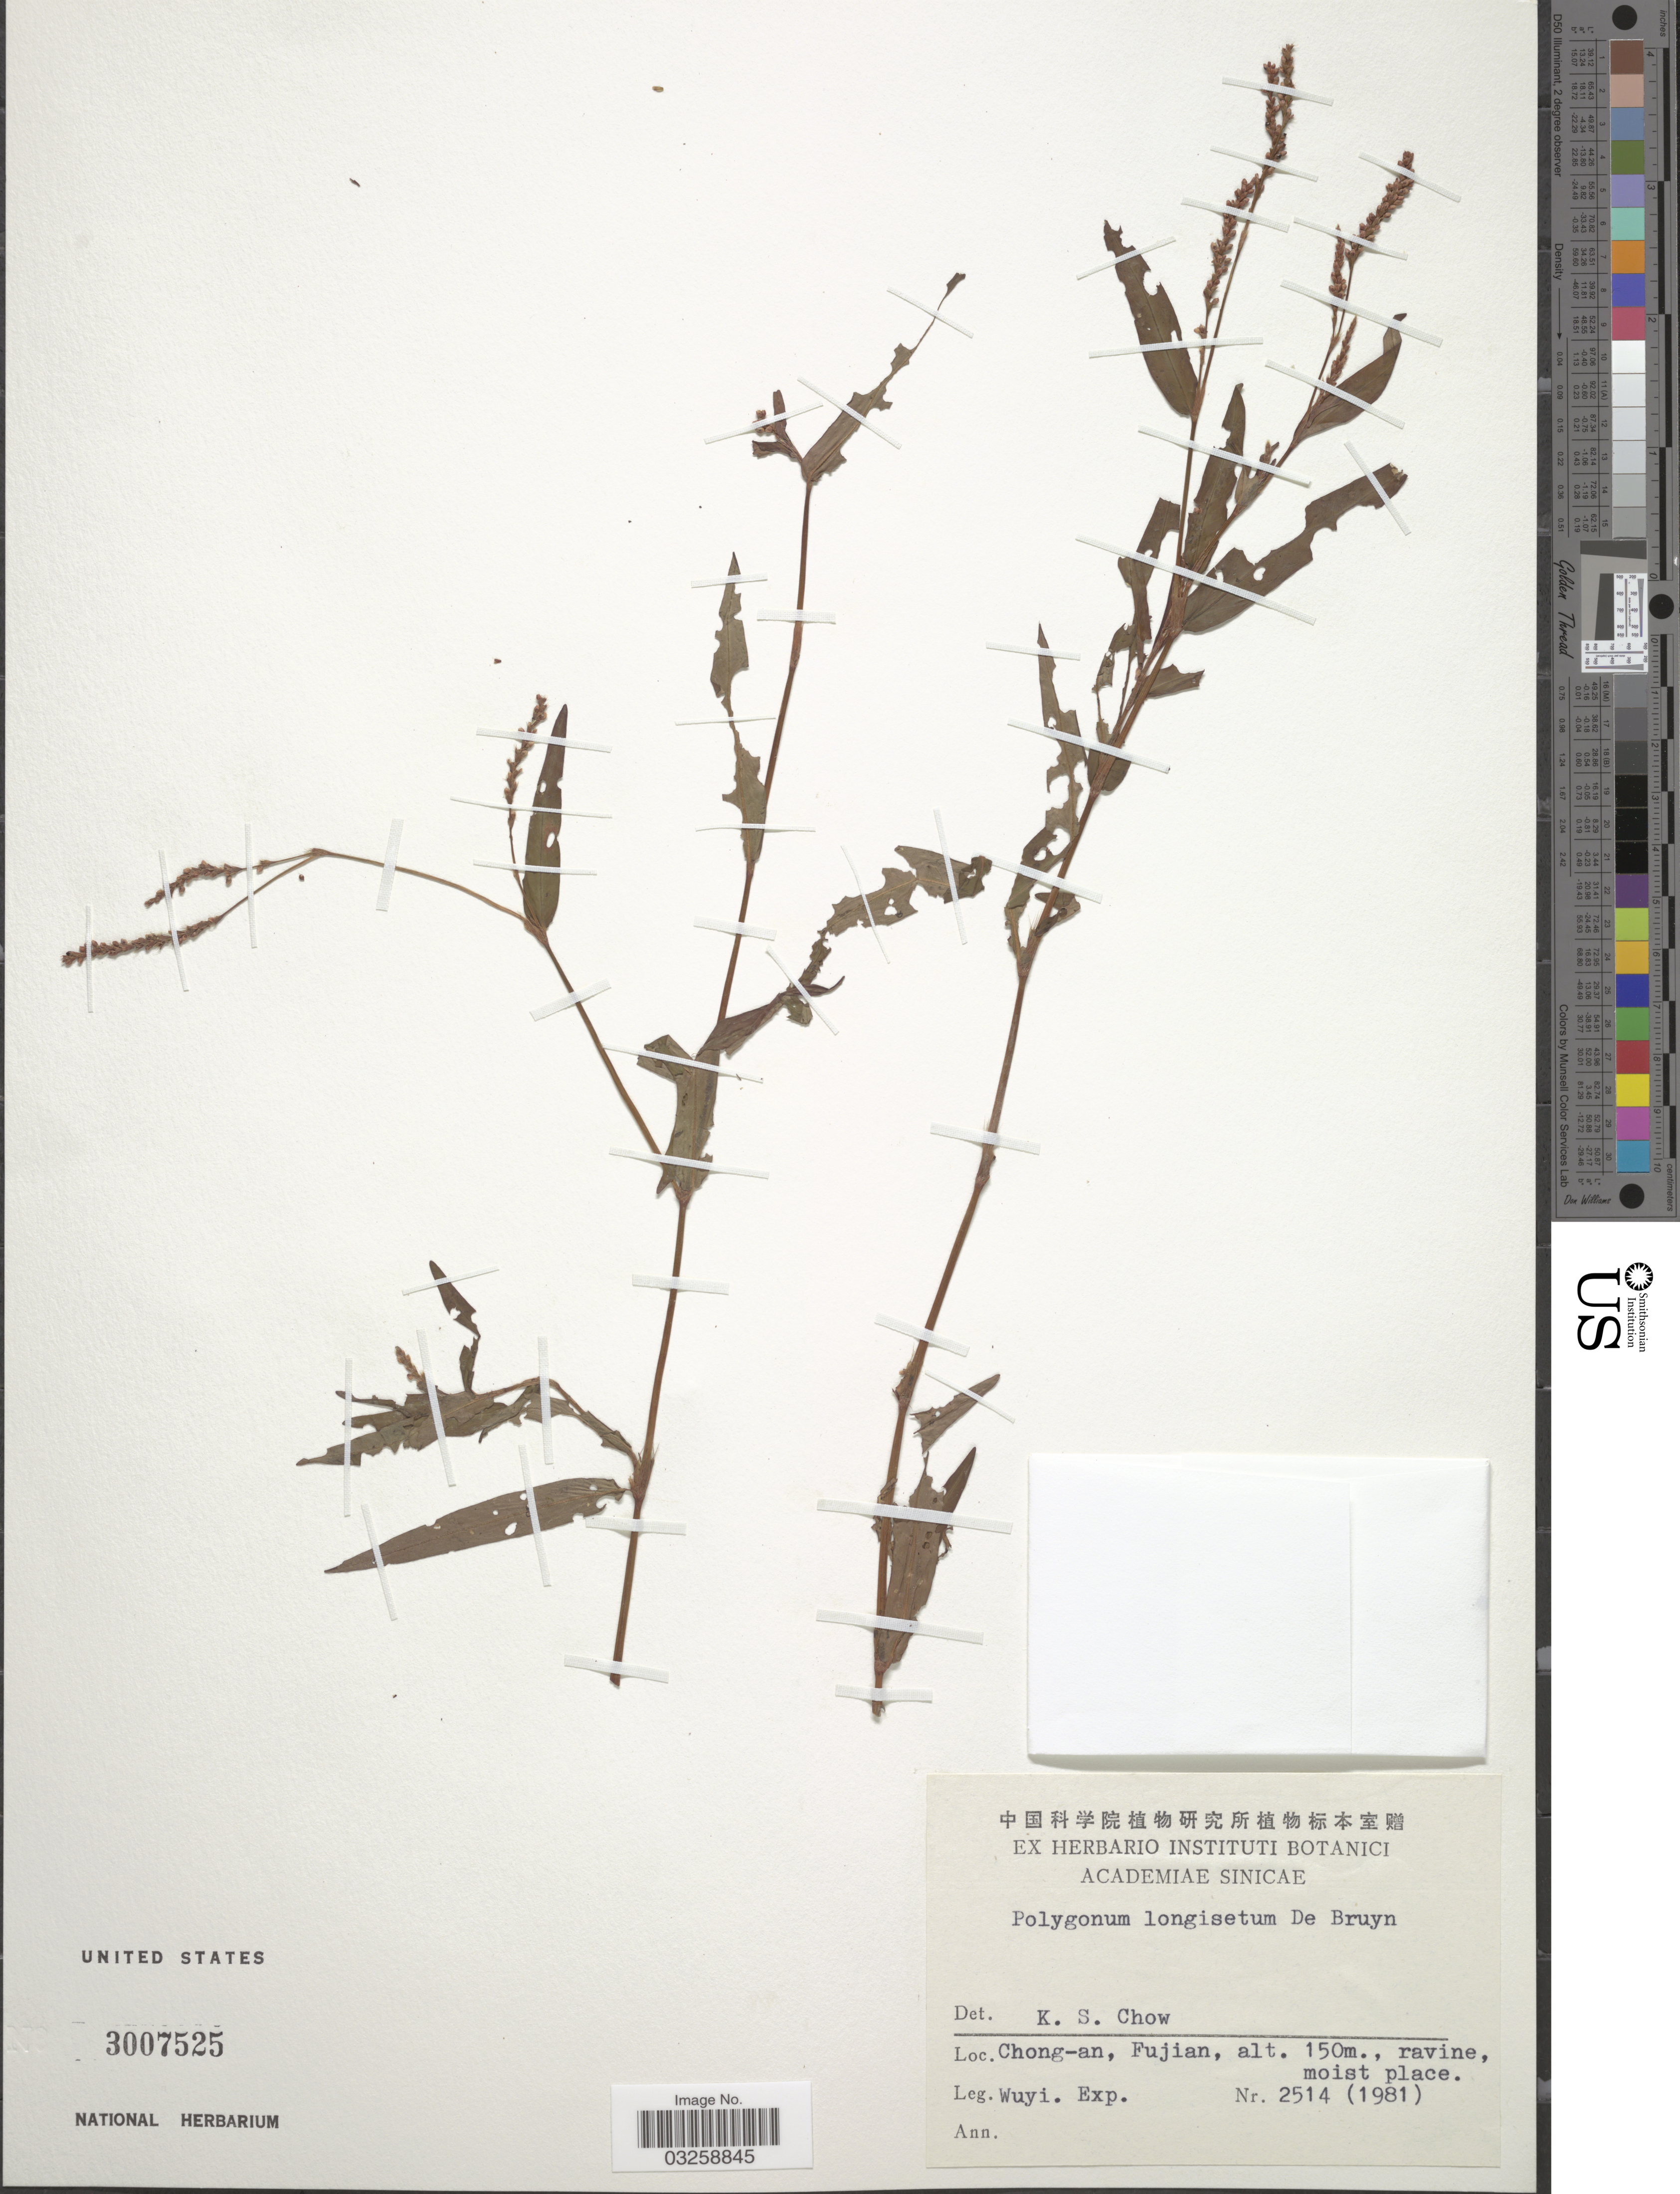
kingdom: Plantae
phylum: Tracheophyta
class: Magnoliopsida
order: Caryophyllales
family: Polygonaceae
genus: Polygonum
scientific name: Polygonum longisetum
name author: Bruijn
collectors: Wuyi. Exped.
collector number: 2514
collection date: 1981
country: China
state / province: Fujian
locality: Chong-an, Fujian.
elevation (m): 150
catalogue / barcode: US 3007525